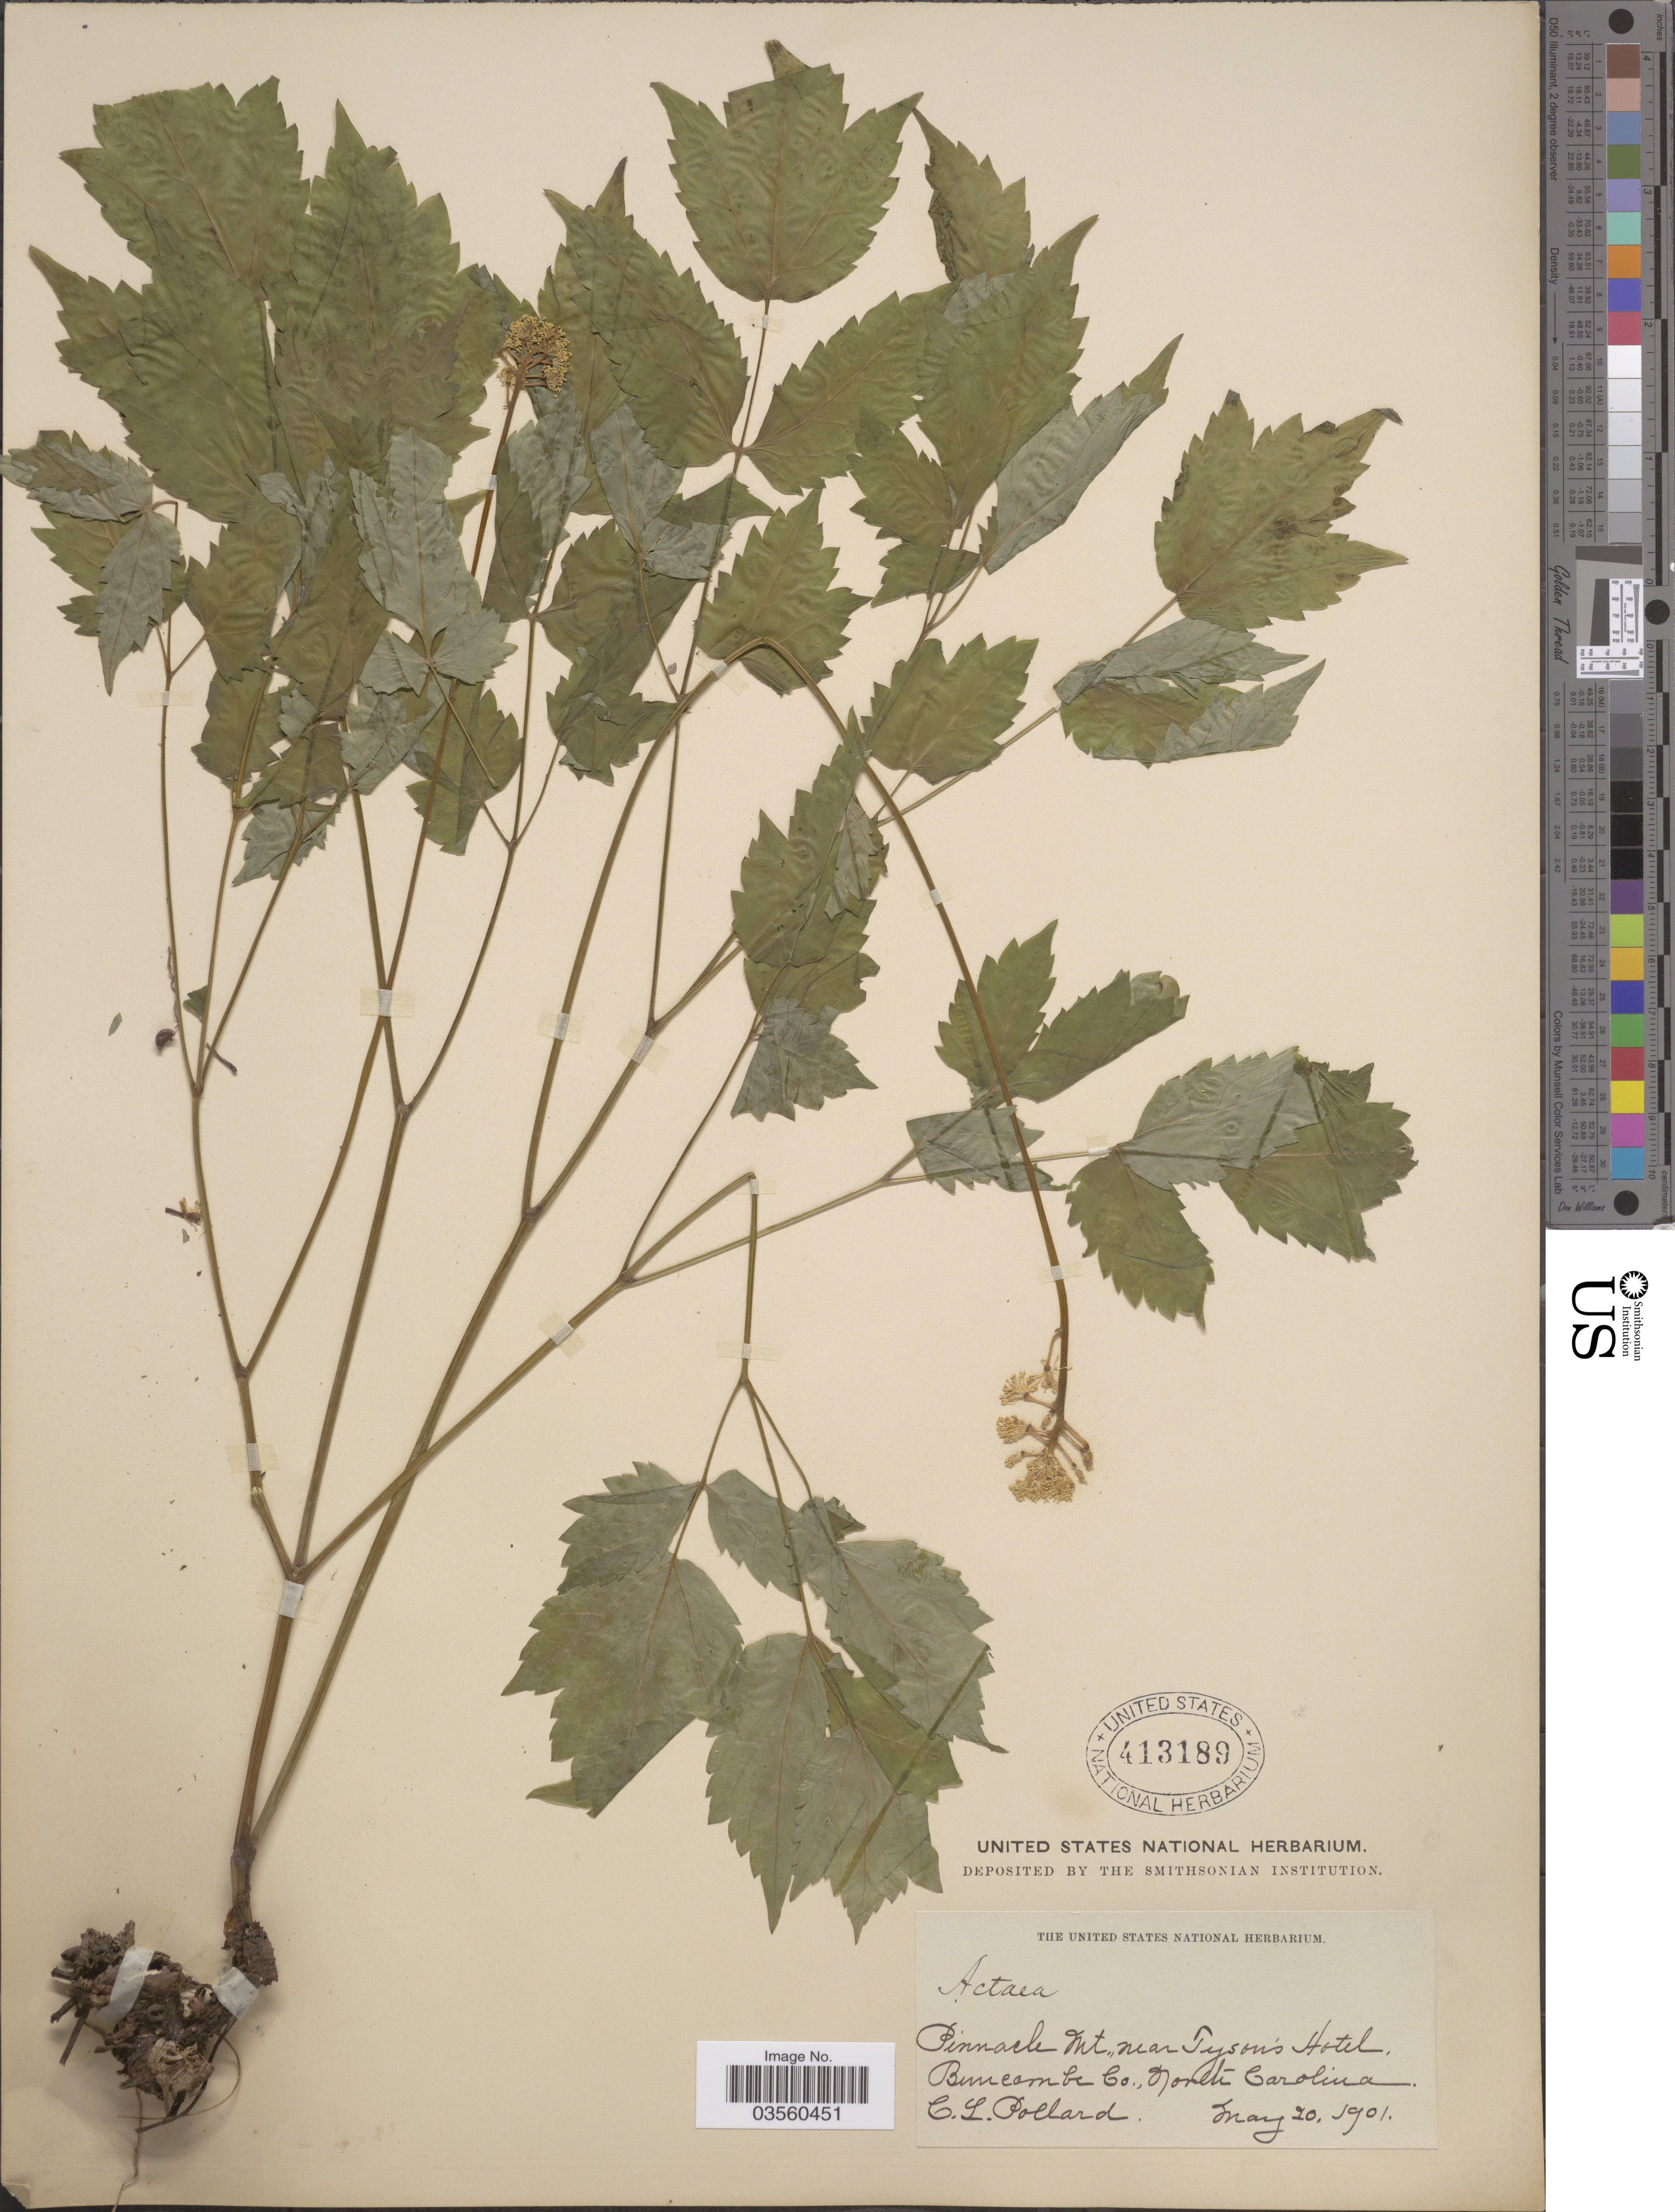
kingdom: Plantae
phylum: Tracheophyta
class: Magnoliopsida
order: Ranunculales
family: Ranunculaceae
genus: Actaea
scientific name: Actaea pachypoda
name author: Elliott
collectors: C. L. Pollard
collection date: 1901-05-20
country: United States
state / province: North Carolina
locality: Pinacle Mt., near Tyson's Hotel, Buncombe Co.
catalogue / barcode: US 413189